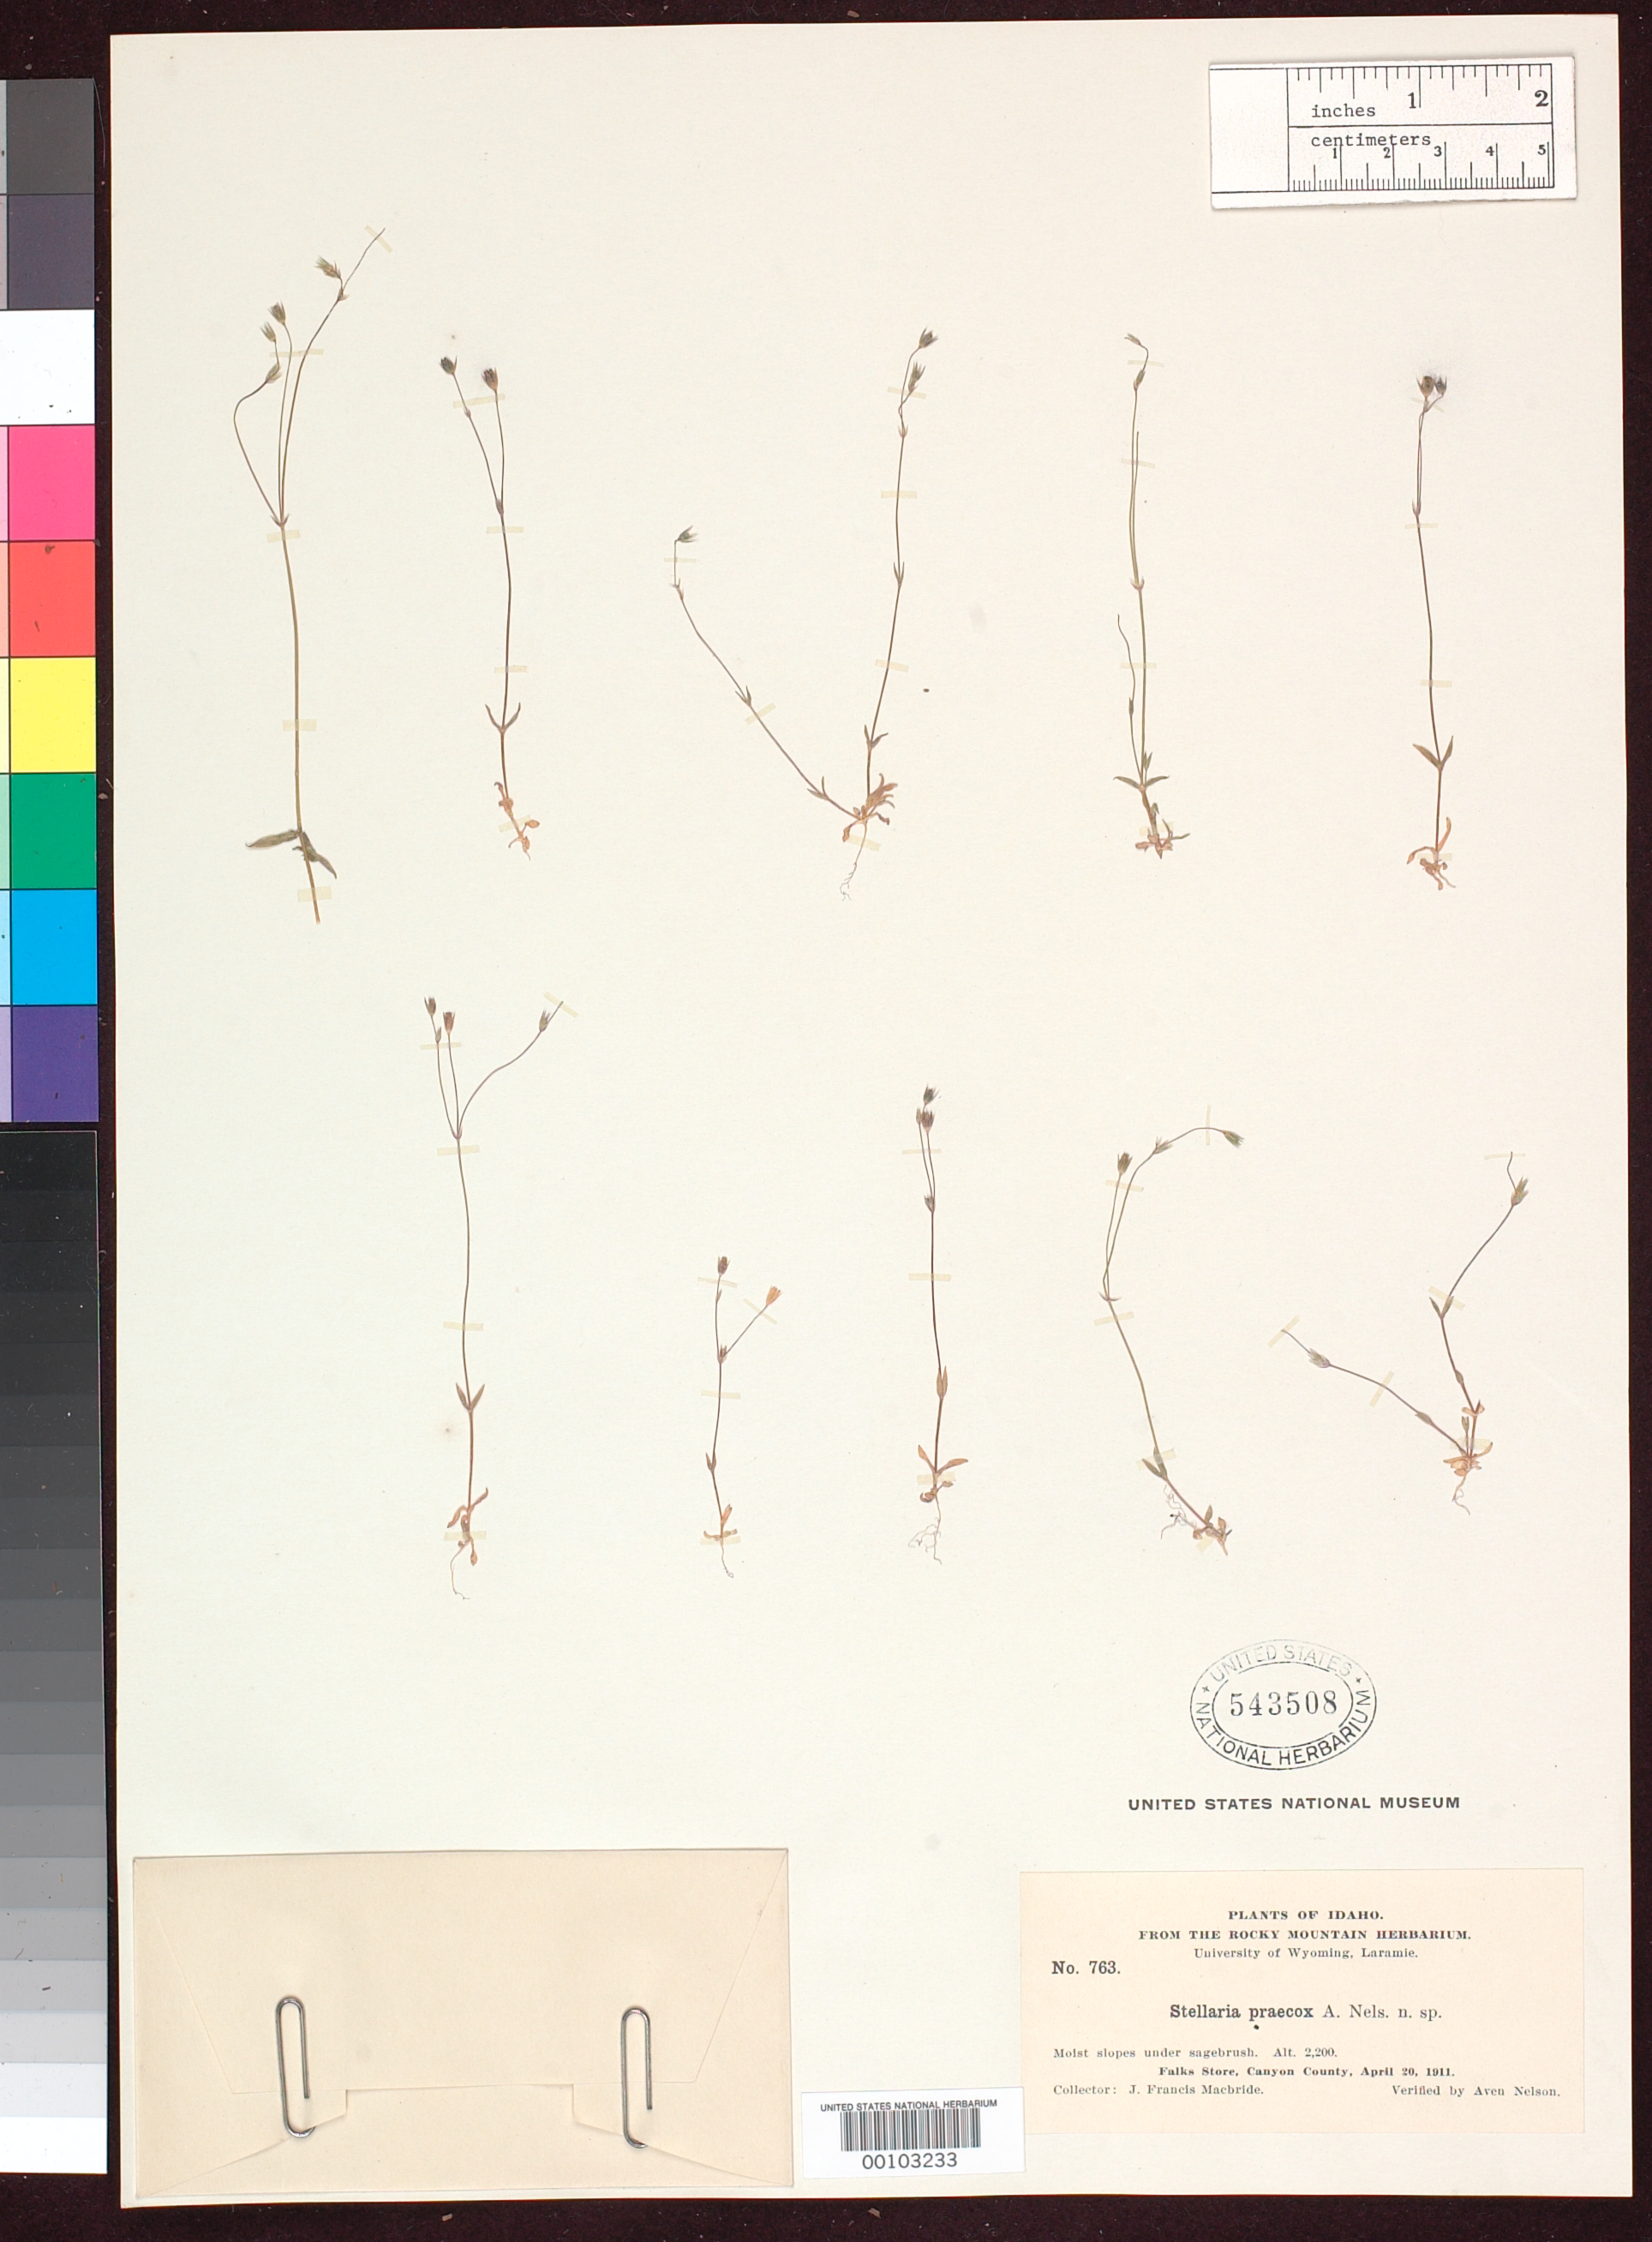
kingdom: Plantae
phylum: Tracheophyta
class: Magnoliopsida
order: Caryophyllales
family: Caryophyllaceae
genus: Stellaria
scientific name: Stellaria praecox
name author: A. Nelson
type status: Isotype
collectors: J. F. Macbride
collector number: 763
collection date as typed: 24 Apr 1911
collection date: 1911-04-24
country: United States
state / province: Idaho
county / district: Canyon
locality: Falk's Store.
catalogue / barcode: US 543508